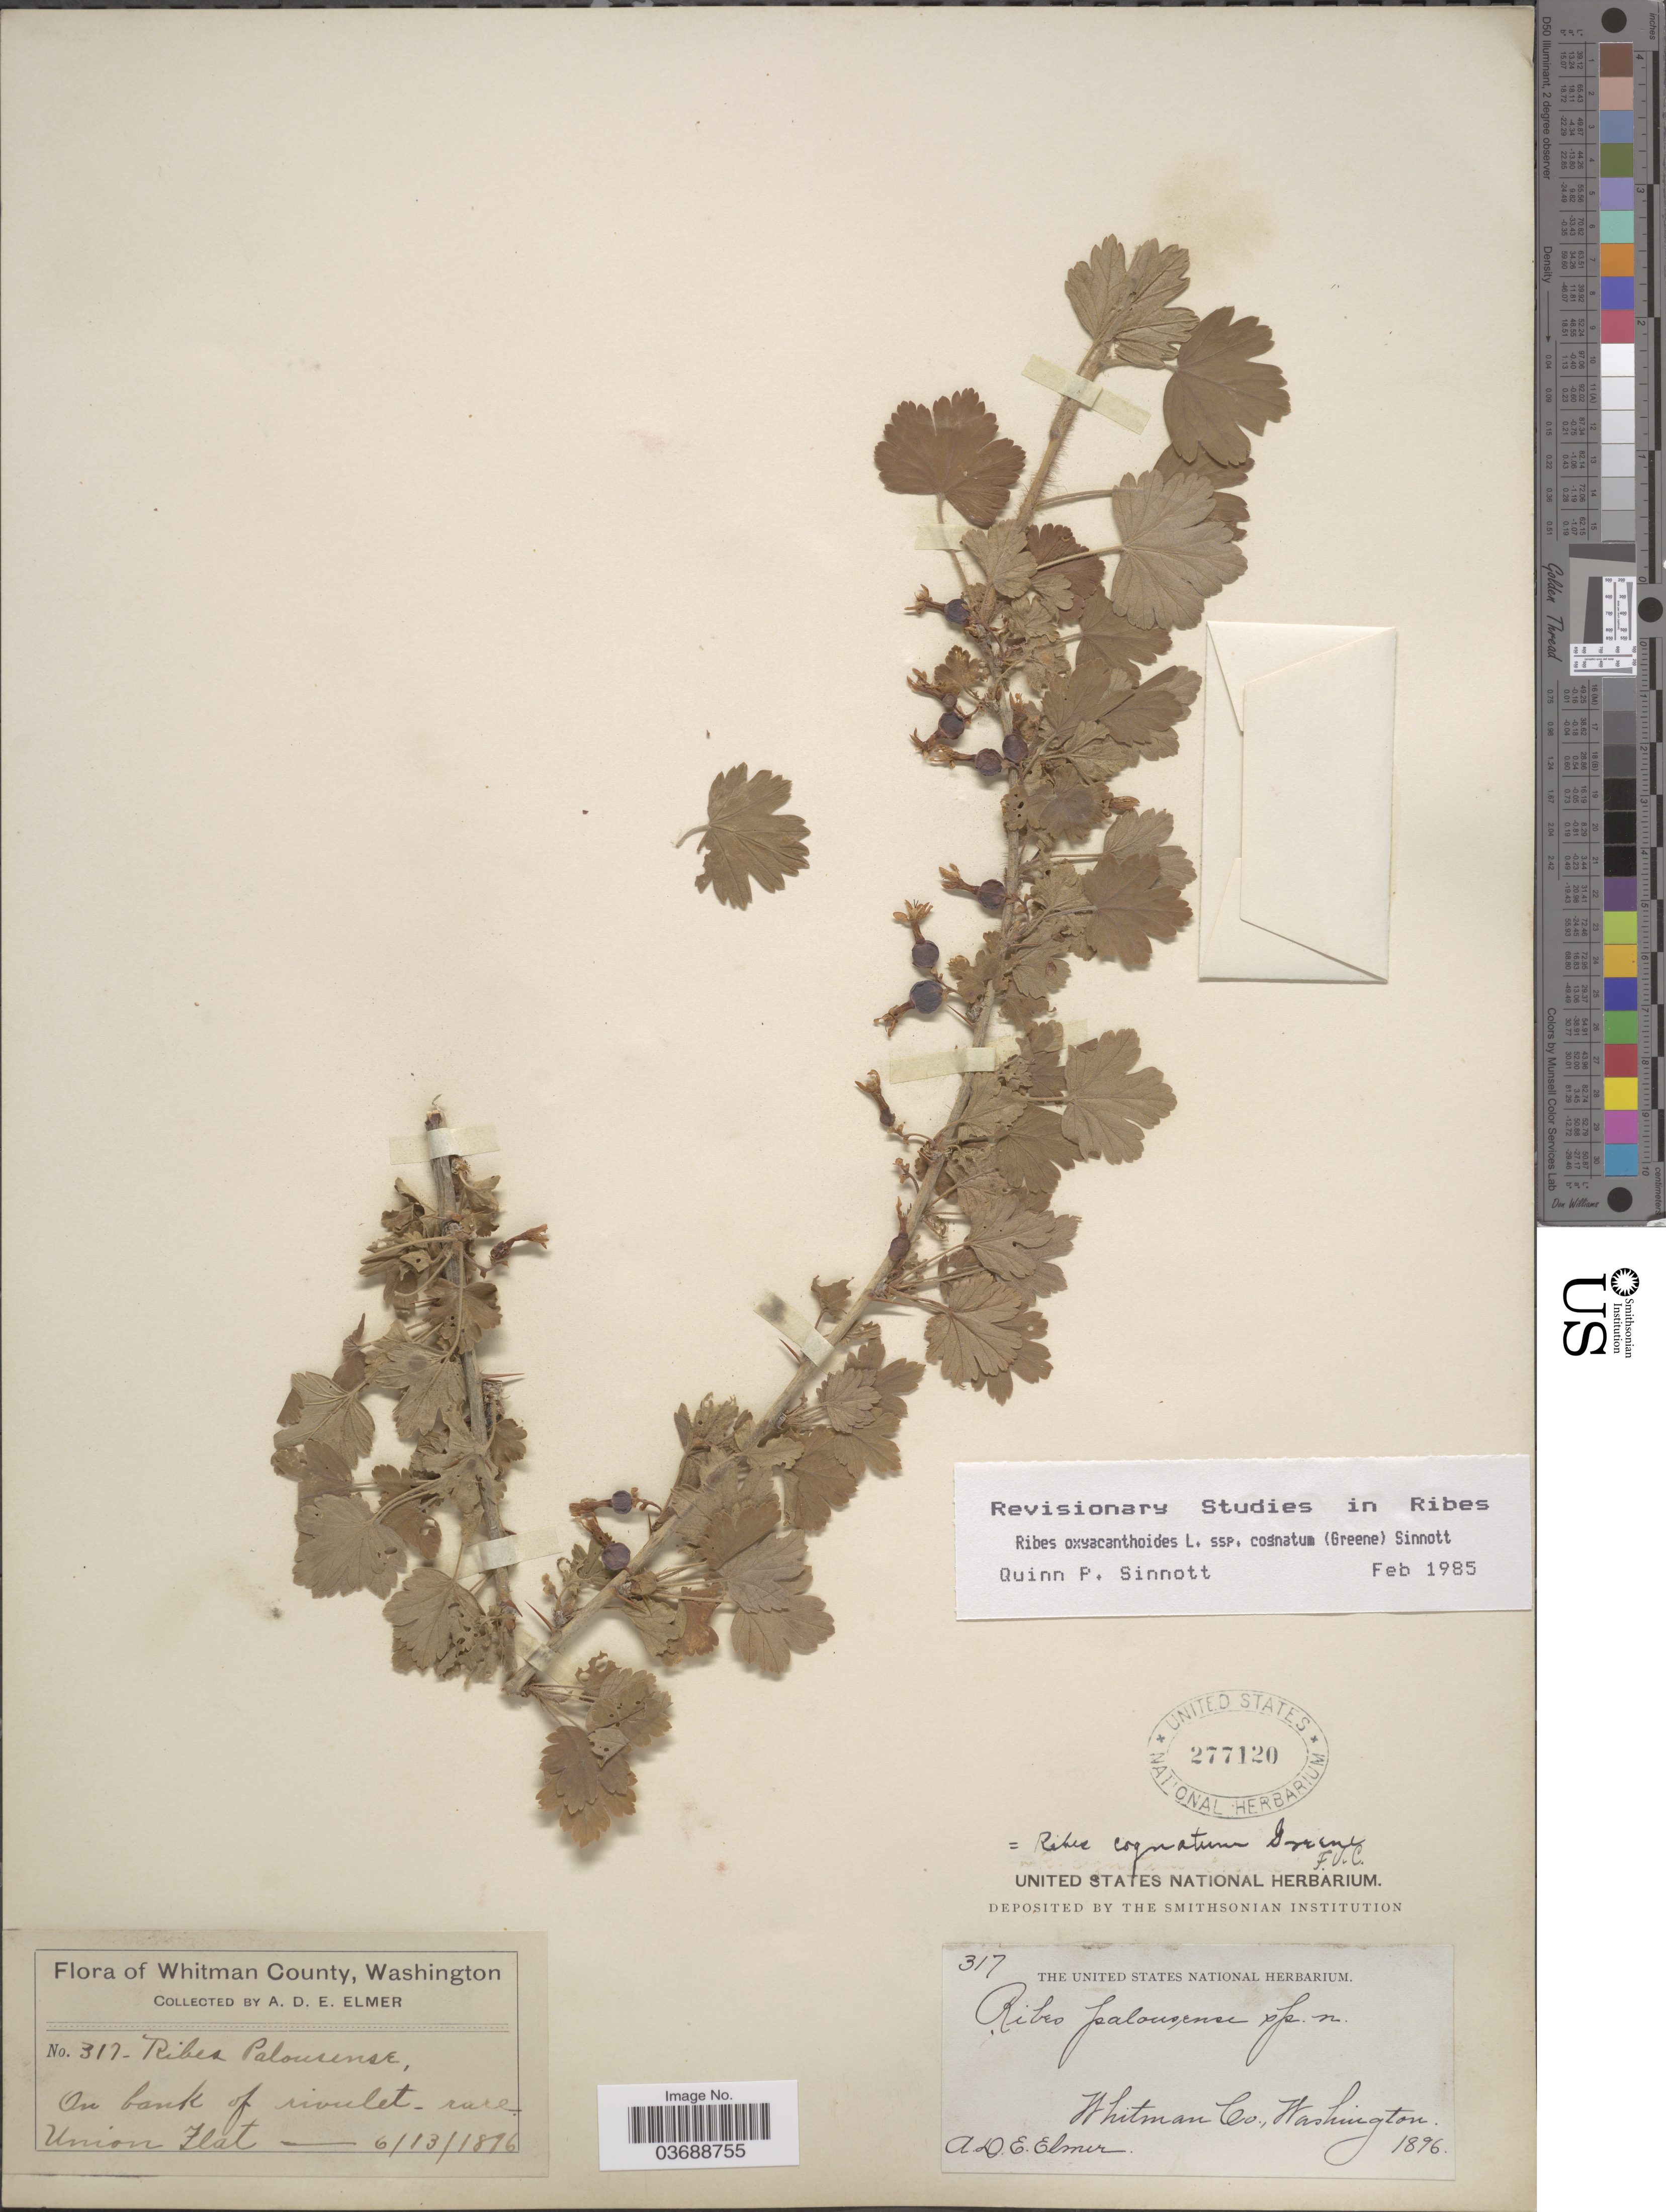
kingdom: Plantae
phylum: Tracheophyta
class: Magnoliopsida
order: Saxifragales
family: Grossulariaceae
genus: Ribes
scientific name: Ribes oxyacanthoides var. cognatum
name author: (Greene) Morin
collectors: A. D. E. Elmer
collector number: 317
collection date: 1896-06-13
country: United States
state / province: Washington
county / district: Whitman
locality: Whitman County. On bank of rivulet - rare Union Flat.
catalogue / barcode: US 277120